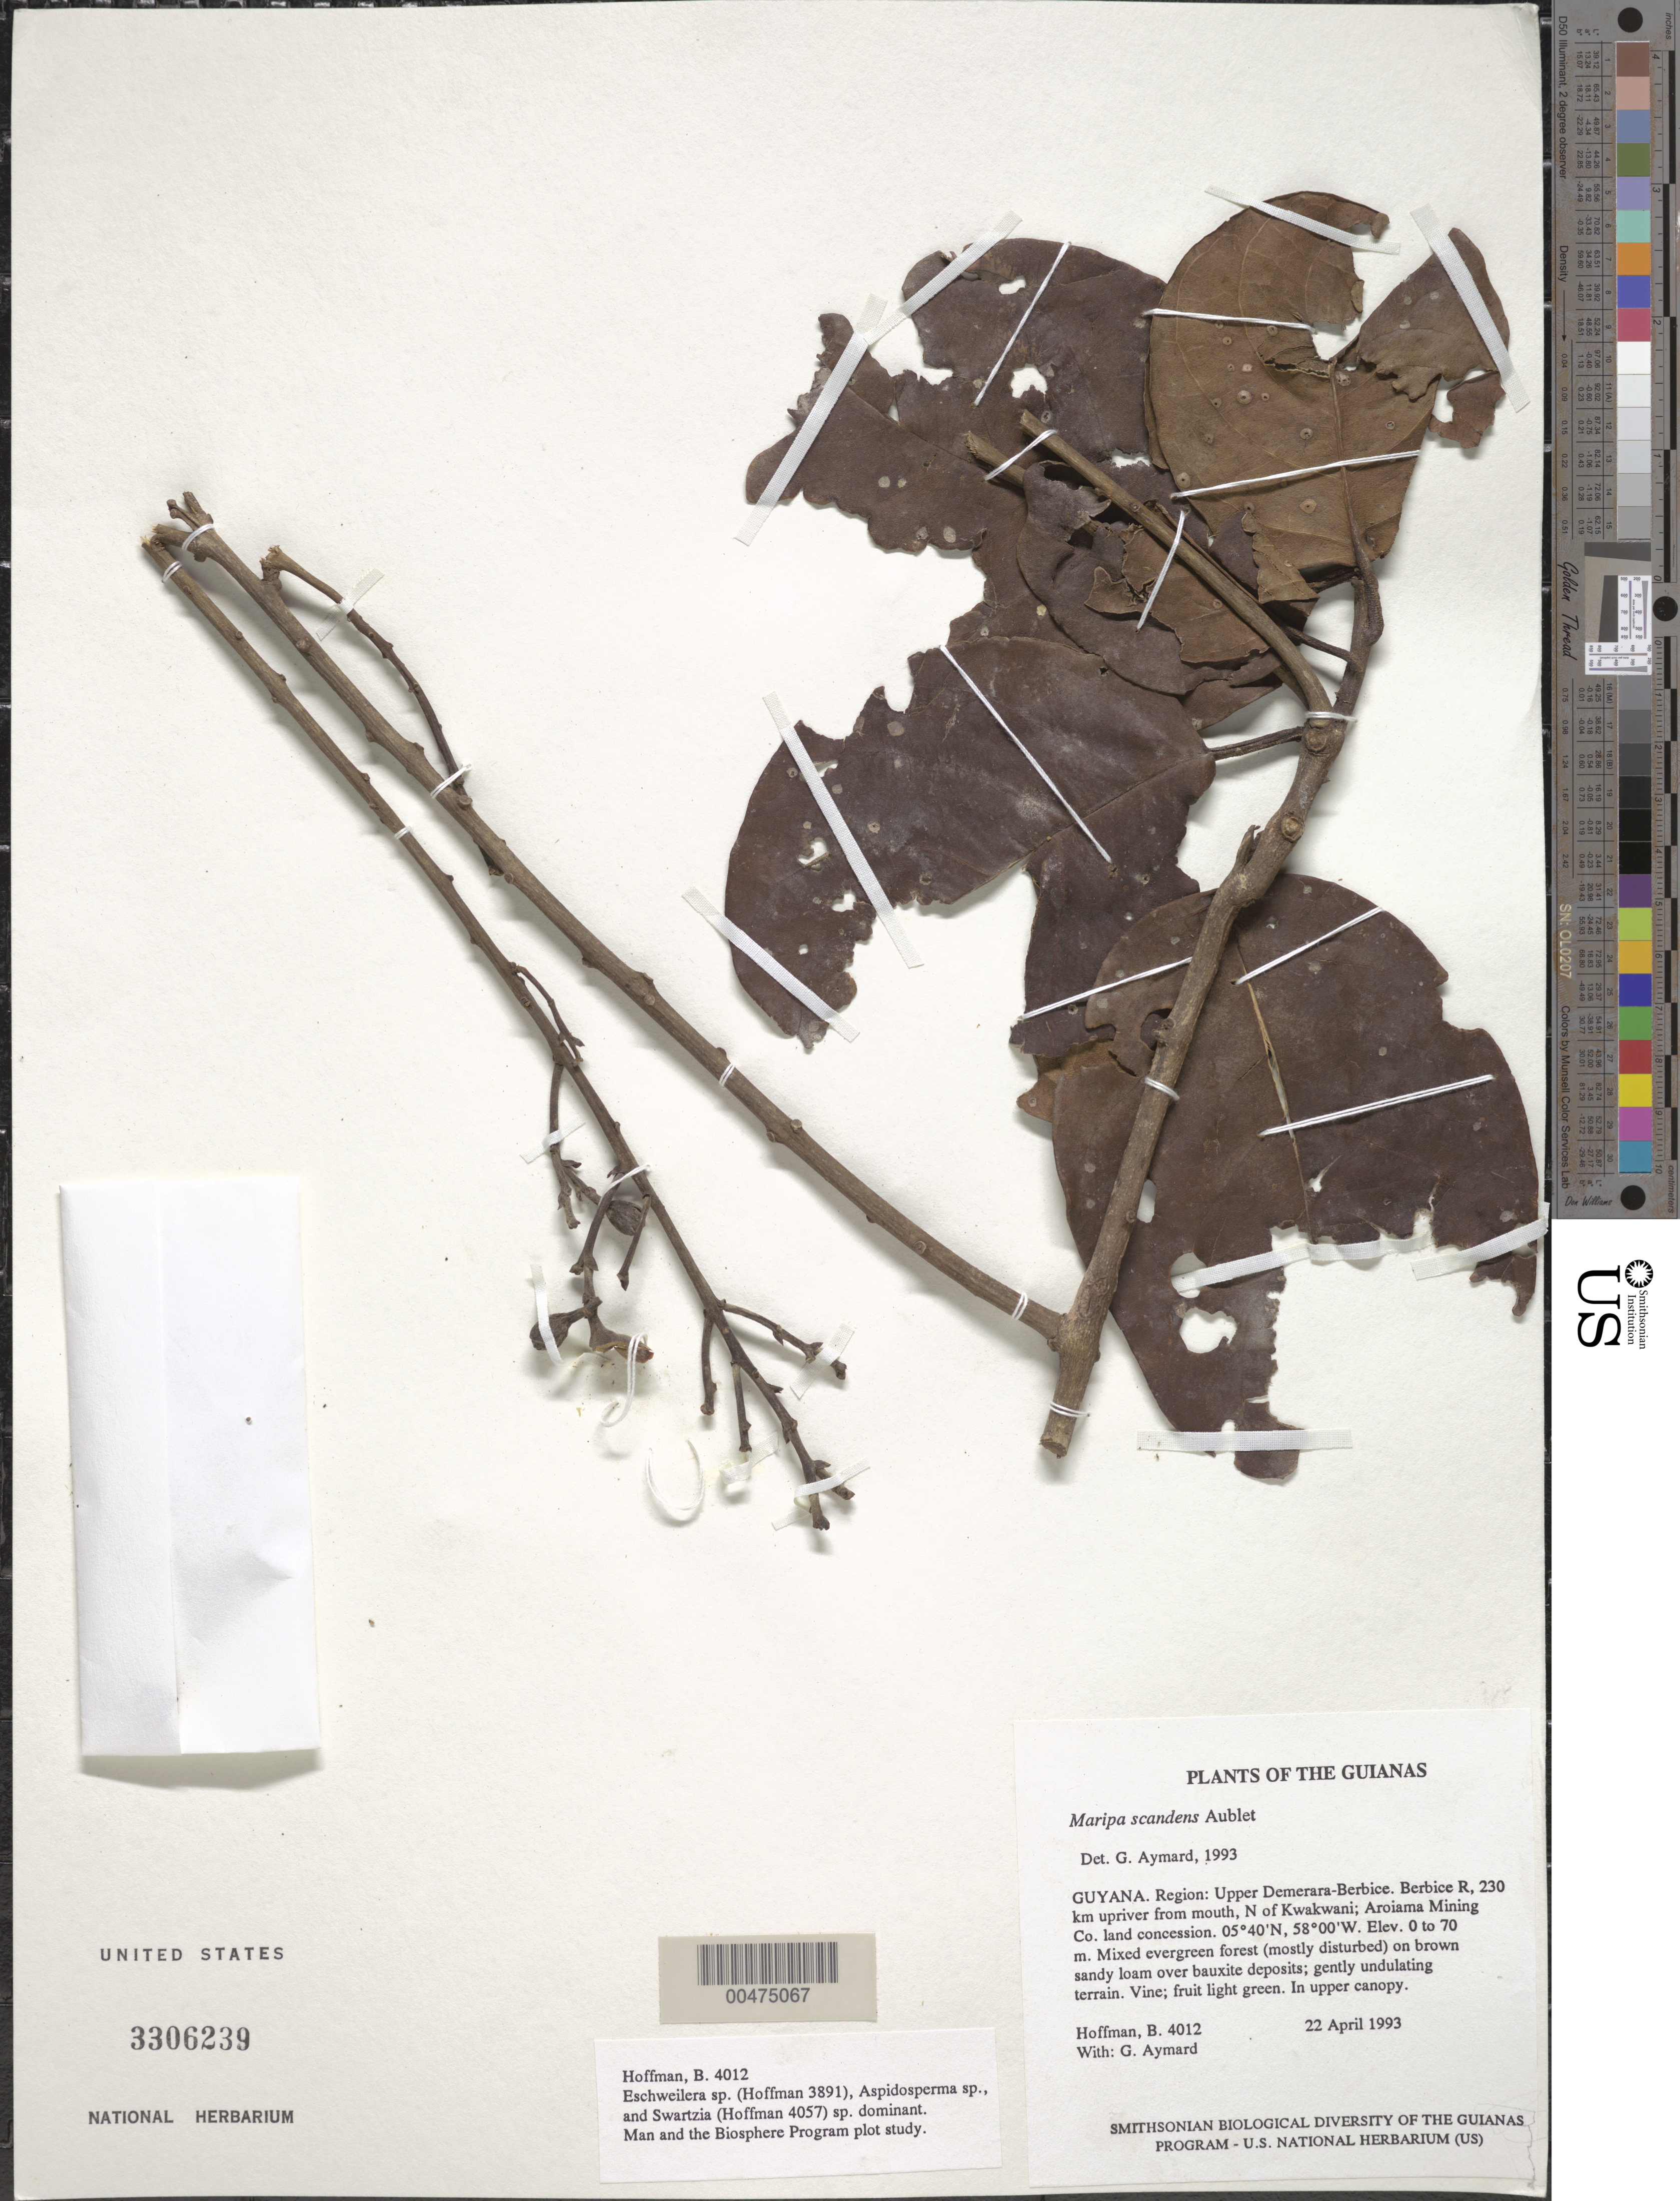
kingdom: Plantae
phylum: Tracheophyta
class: Magnoliopsida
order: Solanales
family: Convolvulaceae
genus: Maripa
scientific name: Maripa scandens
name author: Aubl.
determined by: Aymard C., G. A., (PORT), Univ. Nac. Exp. de los Llanos Ezequiel Zamora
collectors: B. Hoffman & G. A. Aymard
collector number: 4012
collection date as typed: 22 April 1993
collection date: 1993-04-22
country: Guyana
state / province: U. Demerara-Berbice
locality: Berbice River, 230 km upriver from mouth, N of Kwakwani; Aroiama Mining Co. land concession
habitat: Mixed evergreen forest (mostly disturbed) on brown sandy loam over bauxite deposits; gently undulating terrain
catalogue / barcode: US 3306239